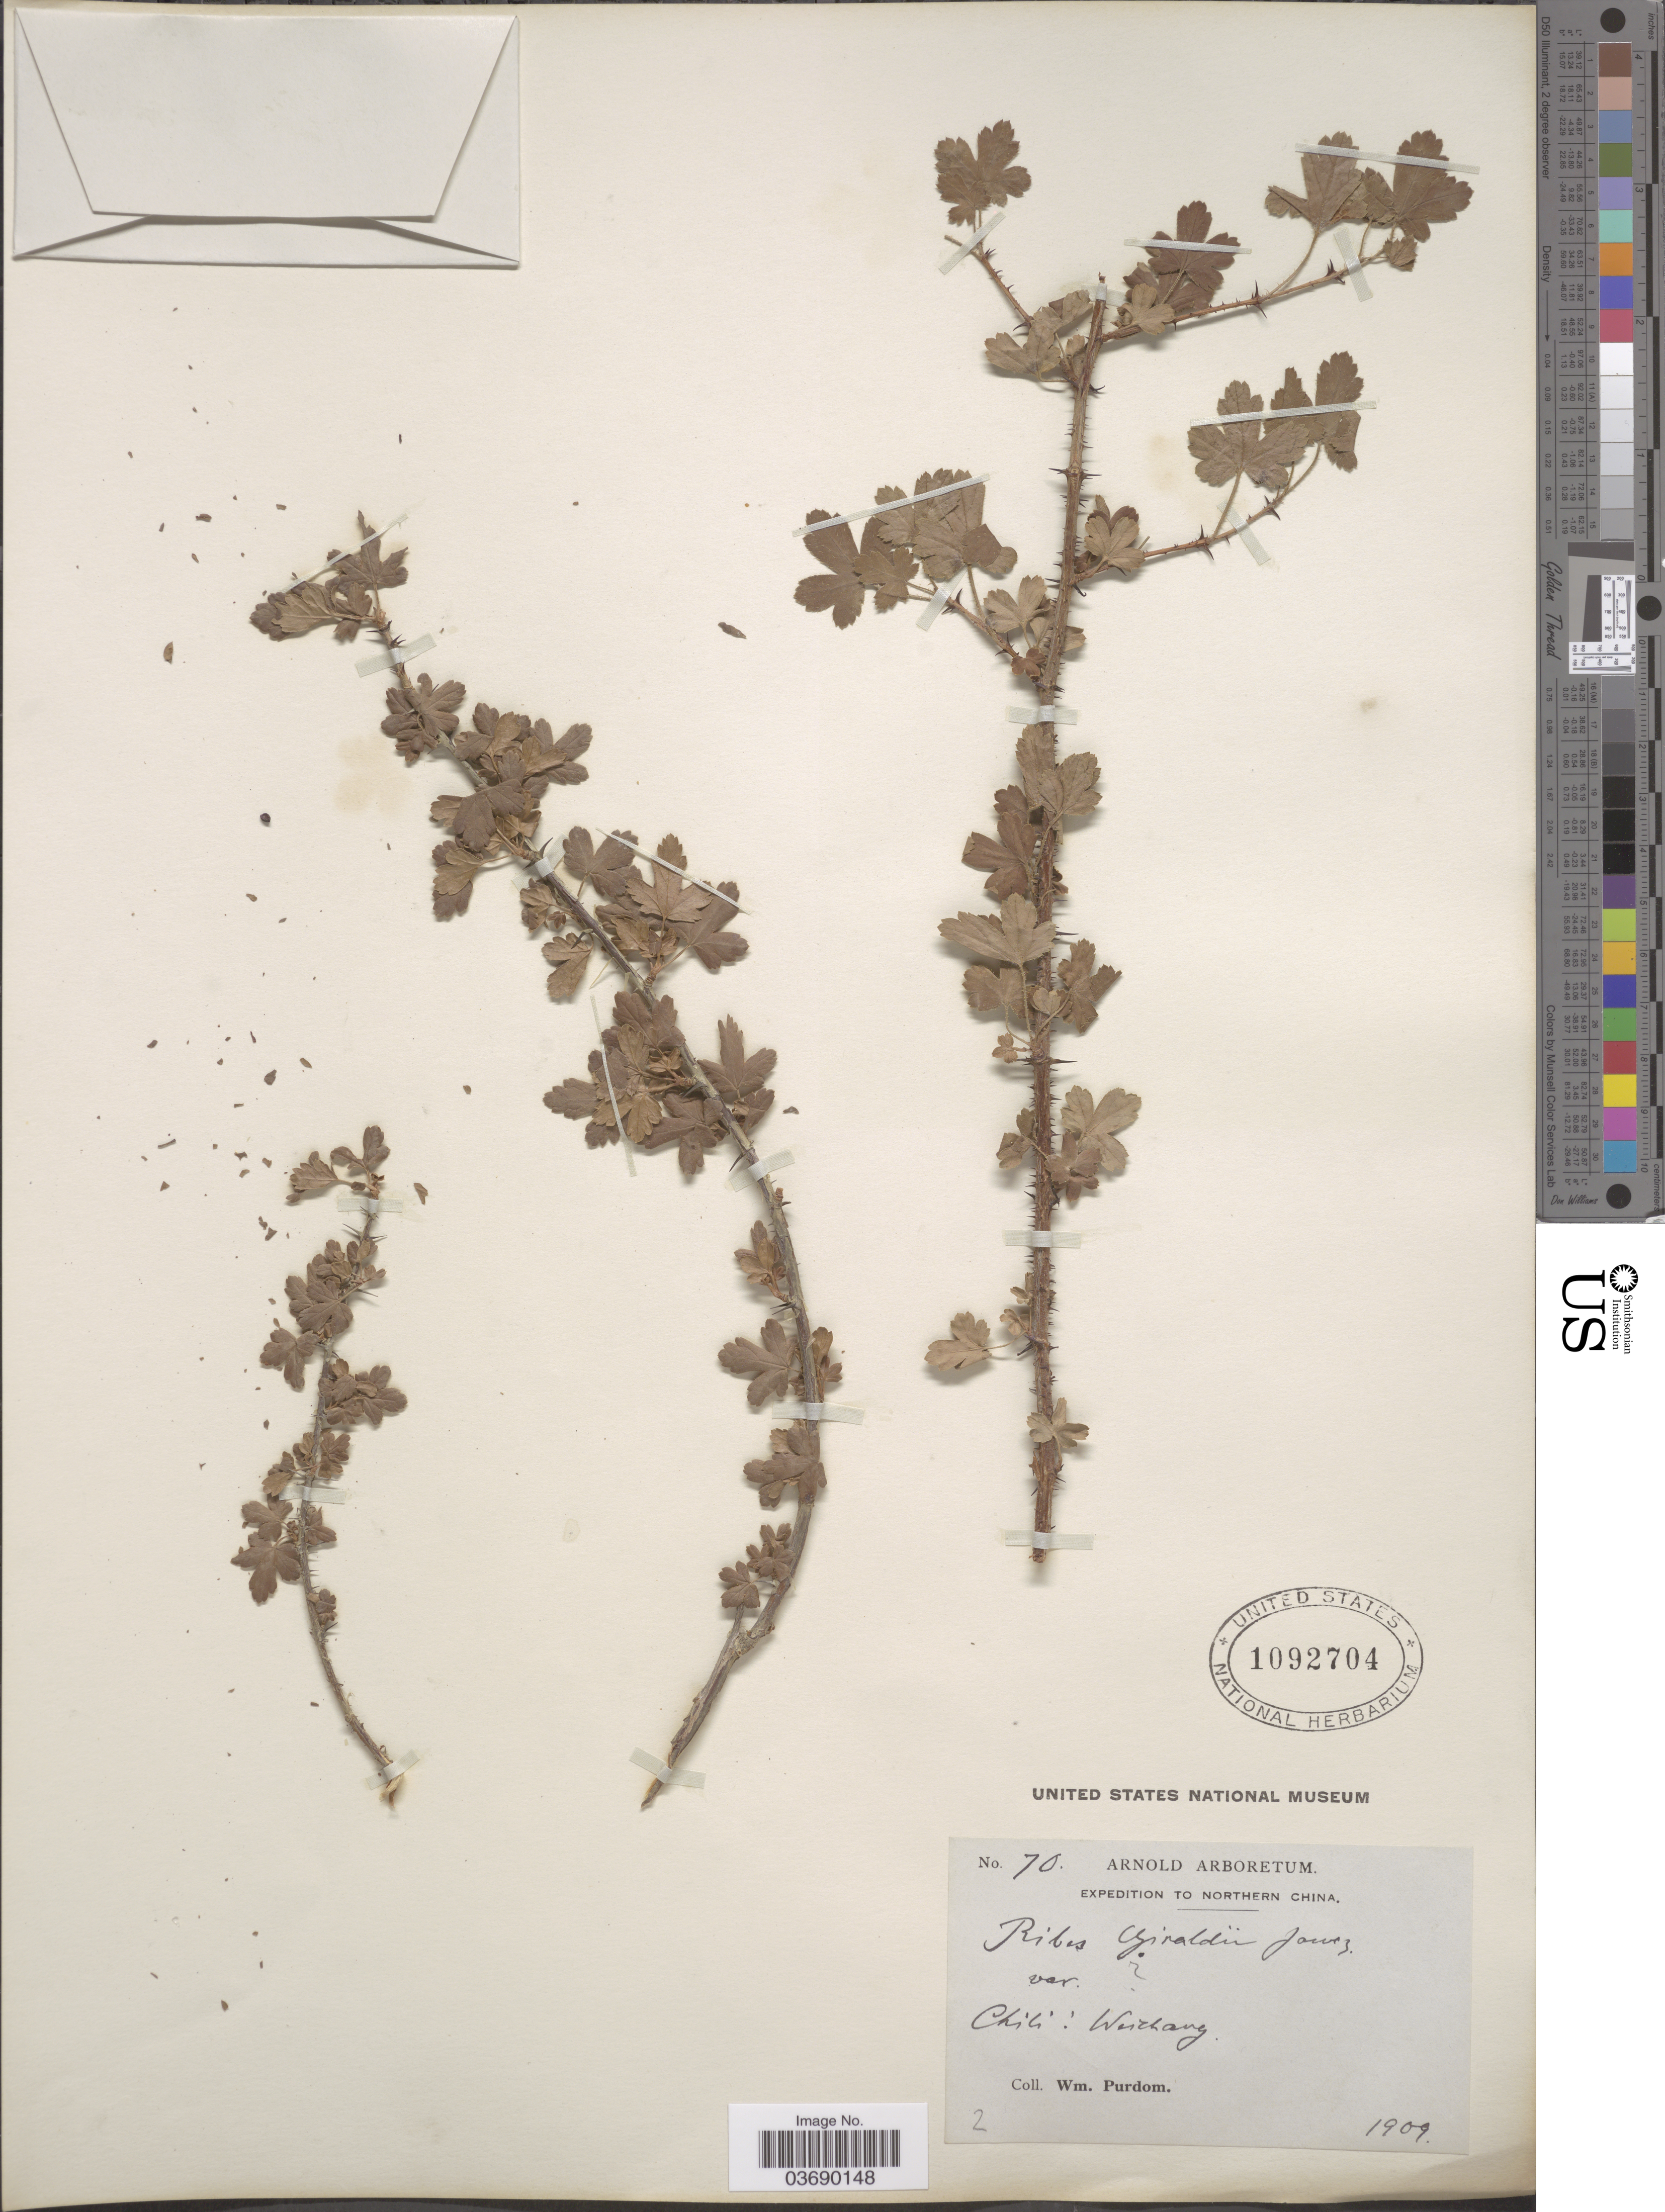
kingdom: Plantae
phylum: Tracheophyta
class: Magnoliopsida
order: Saxifragales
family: Grossulariaceae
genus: Ribes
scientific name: Ribes giraldii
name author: Jancz.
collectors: W. Purdom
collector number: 70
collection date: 1909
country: China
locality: Northern China. Chili: Weichang.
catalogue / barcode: US 1092704